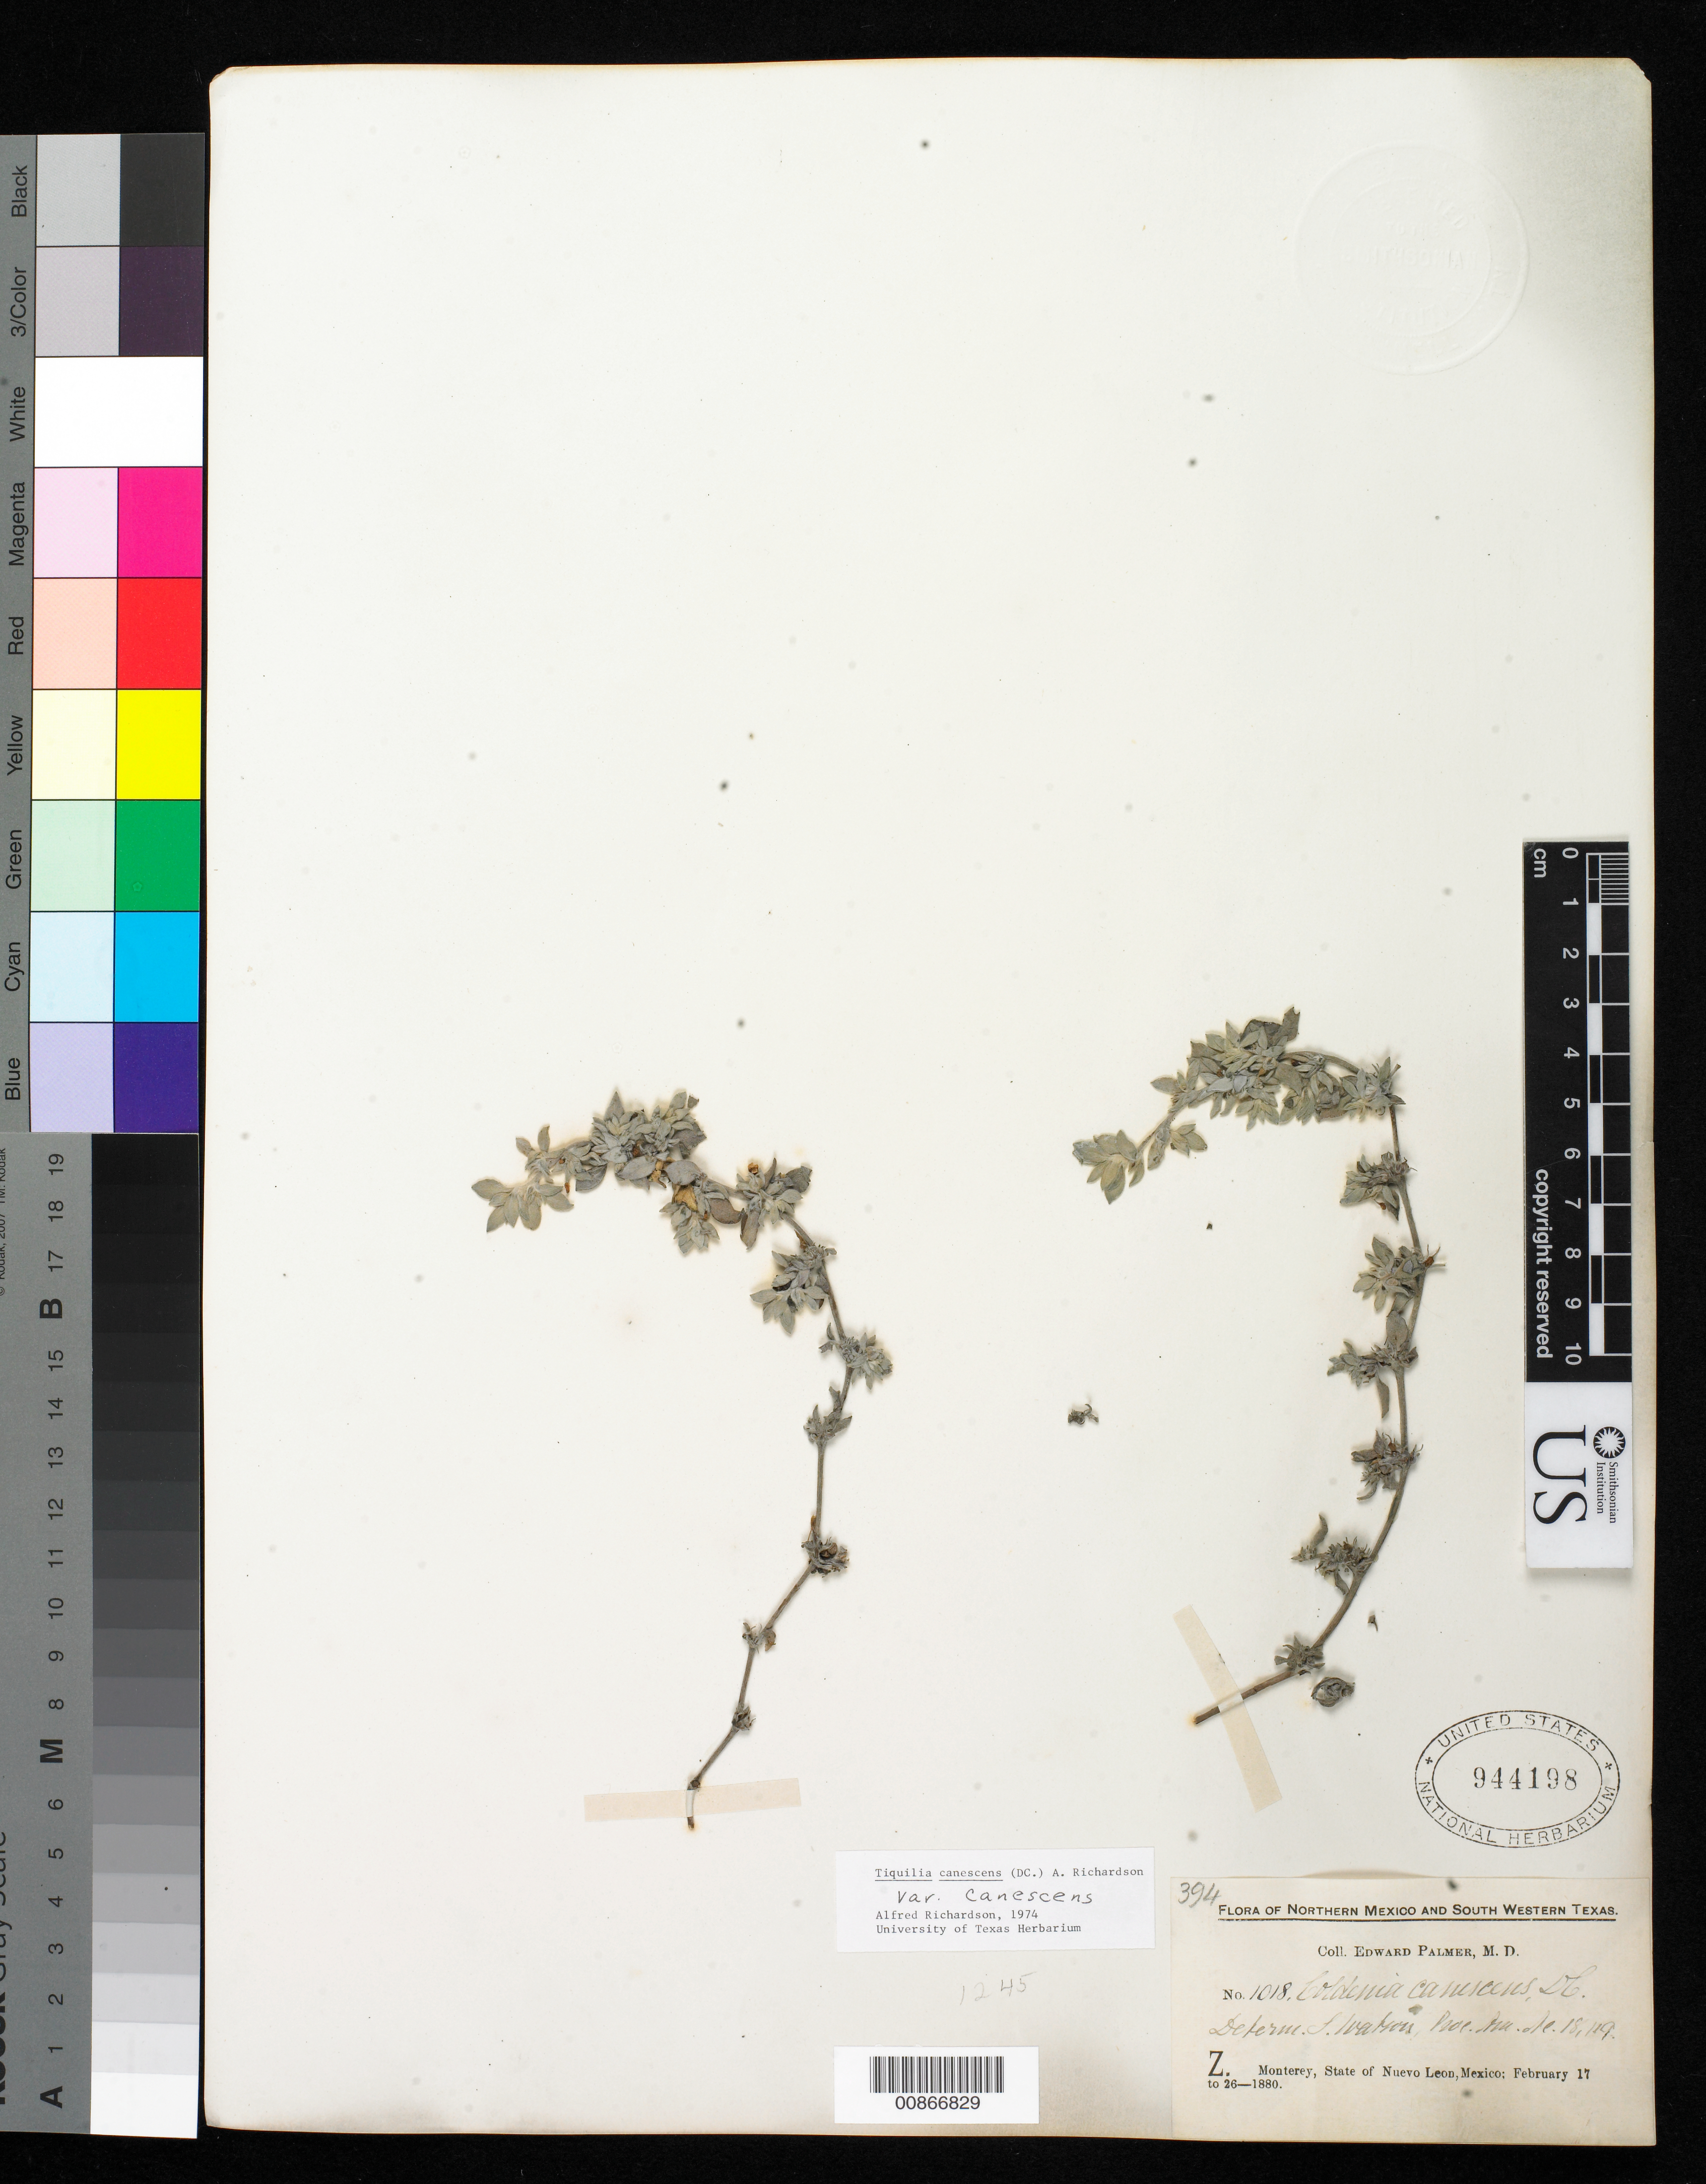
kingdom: Plantae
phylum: Tracheophyta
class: Magnoliopsida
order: Boraginales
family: Ehretiaceae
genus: Tiquilia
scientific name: Tiquilia canescens var. canescens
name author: (DC.) A.T. Richardson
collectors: E. Palmer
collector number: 1018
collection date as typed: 17 Feb 1880 to 26 Feb 1880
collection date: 1880-02-17/1880-02-26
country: Mexico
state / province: Nuevo León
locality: Z. Monterrey, Nuevo León.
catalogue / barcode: US 944198